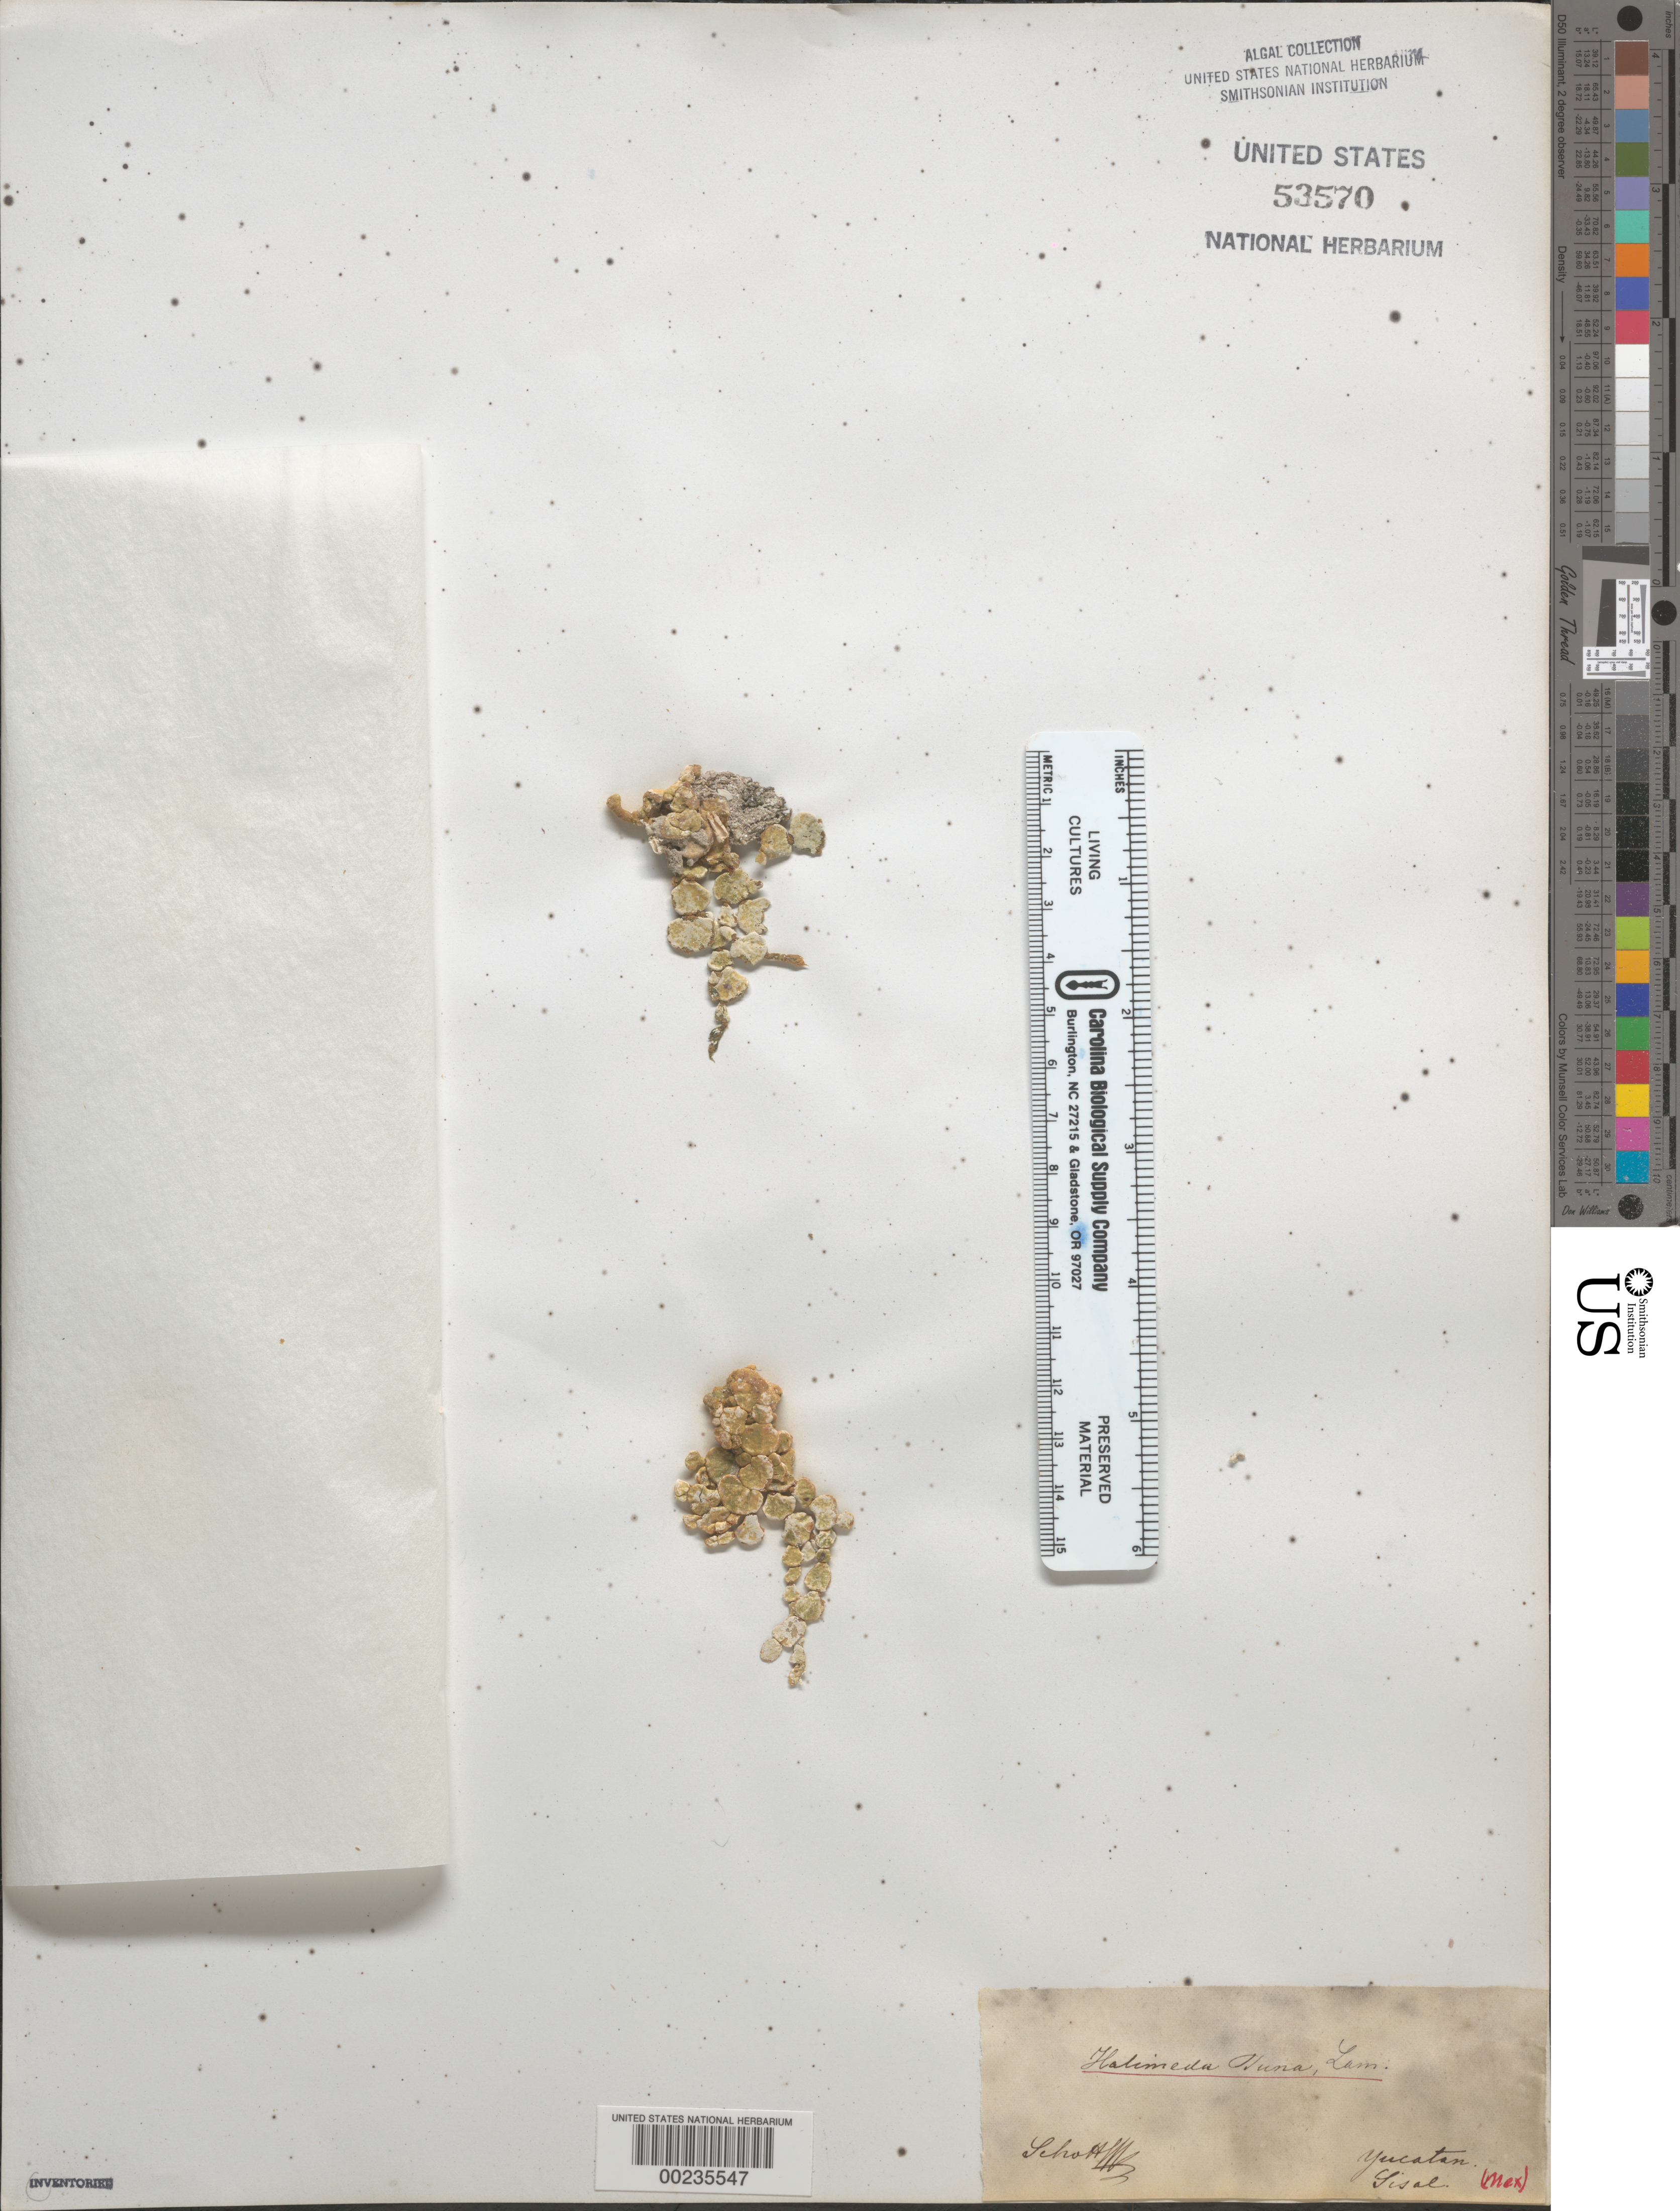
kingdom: Plantae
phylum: Chlorophyta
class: Ulvophyceae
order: Bryopsidales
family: Halimedaceae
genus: Halimeda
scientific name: Halimeda tuna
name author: (J. Ellis & Sol.) J.V.Lamouroux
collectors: A. C. V. Schott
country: Mexico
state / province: Yucatan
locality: Sisal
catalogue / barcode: US 53570